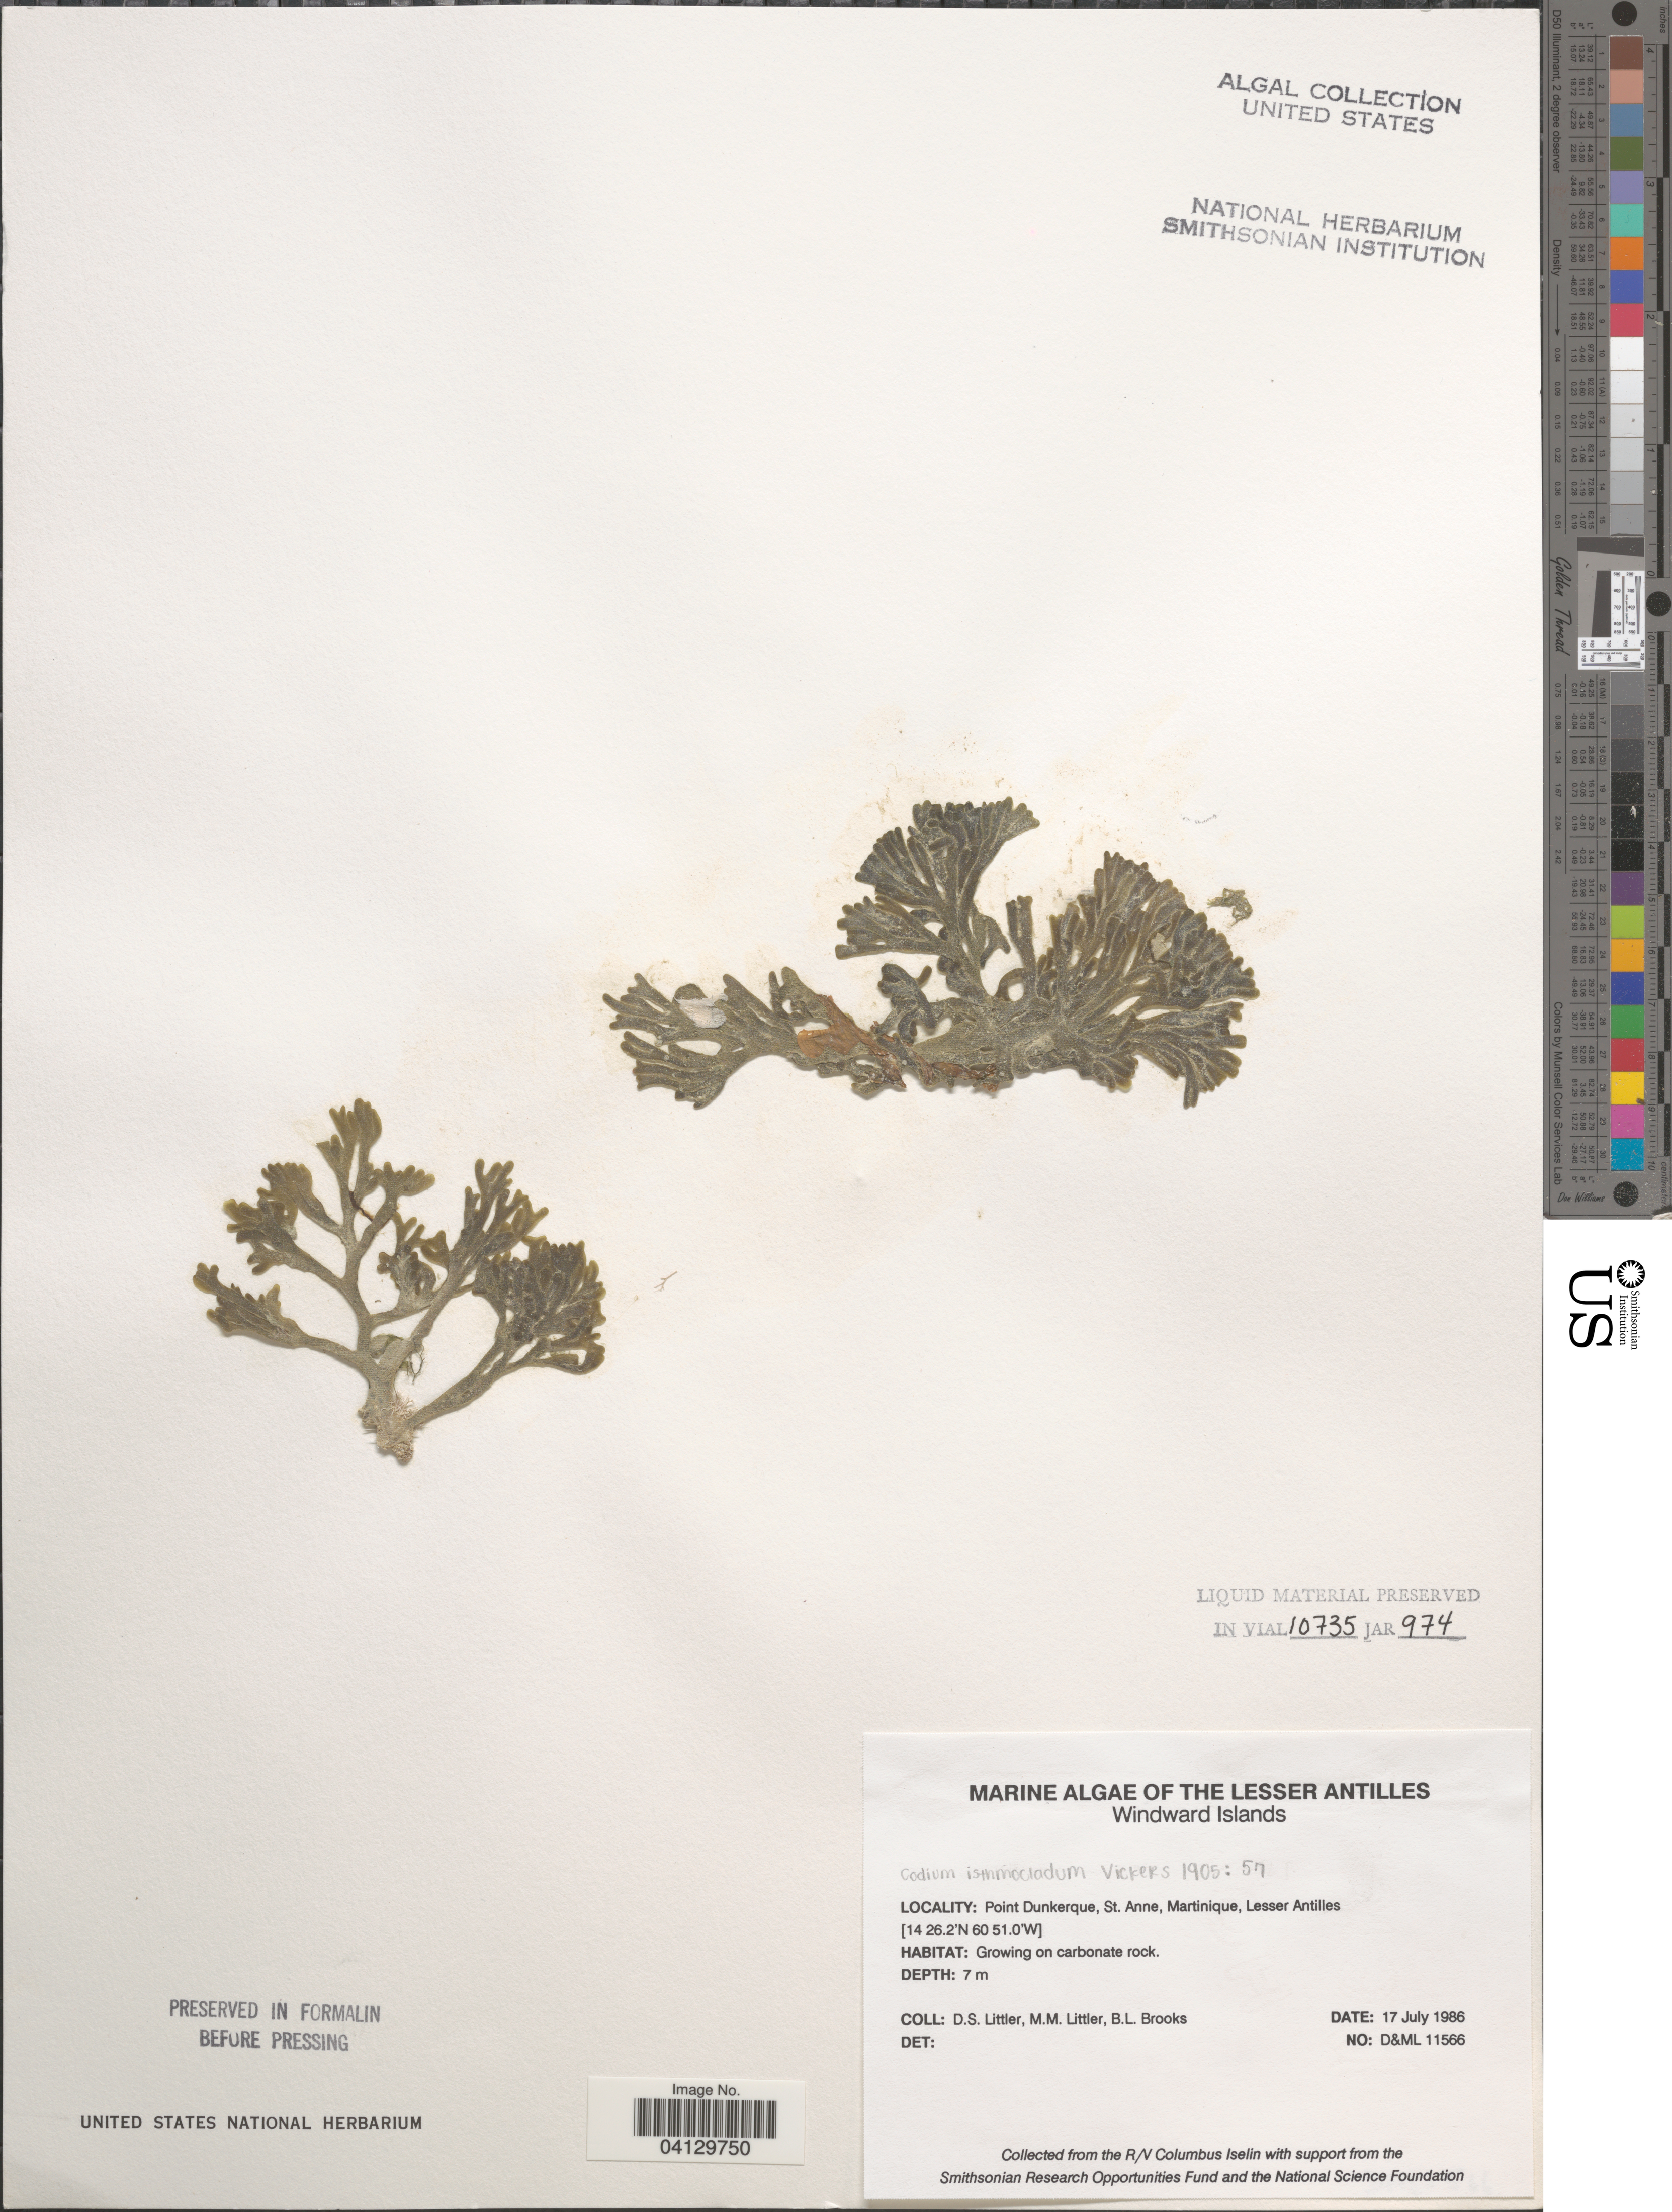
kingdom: Plantae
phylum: Chlorophyta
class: Ulvophyceae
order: Bryopsidales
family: Codiaceae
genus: Codium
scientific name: Codium isthmocladum subsp. isthmocladum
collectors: D. S. Littler & B. Brooks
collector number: D&ML11566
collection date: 1986-07-17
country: Martinique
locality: The Lesser Antilles. Windward Islands. Point Dunkerque, St. Anne.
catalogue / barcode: US 329092